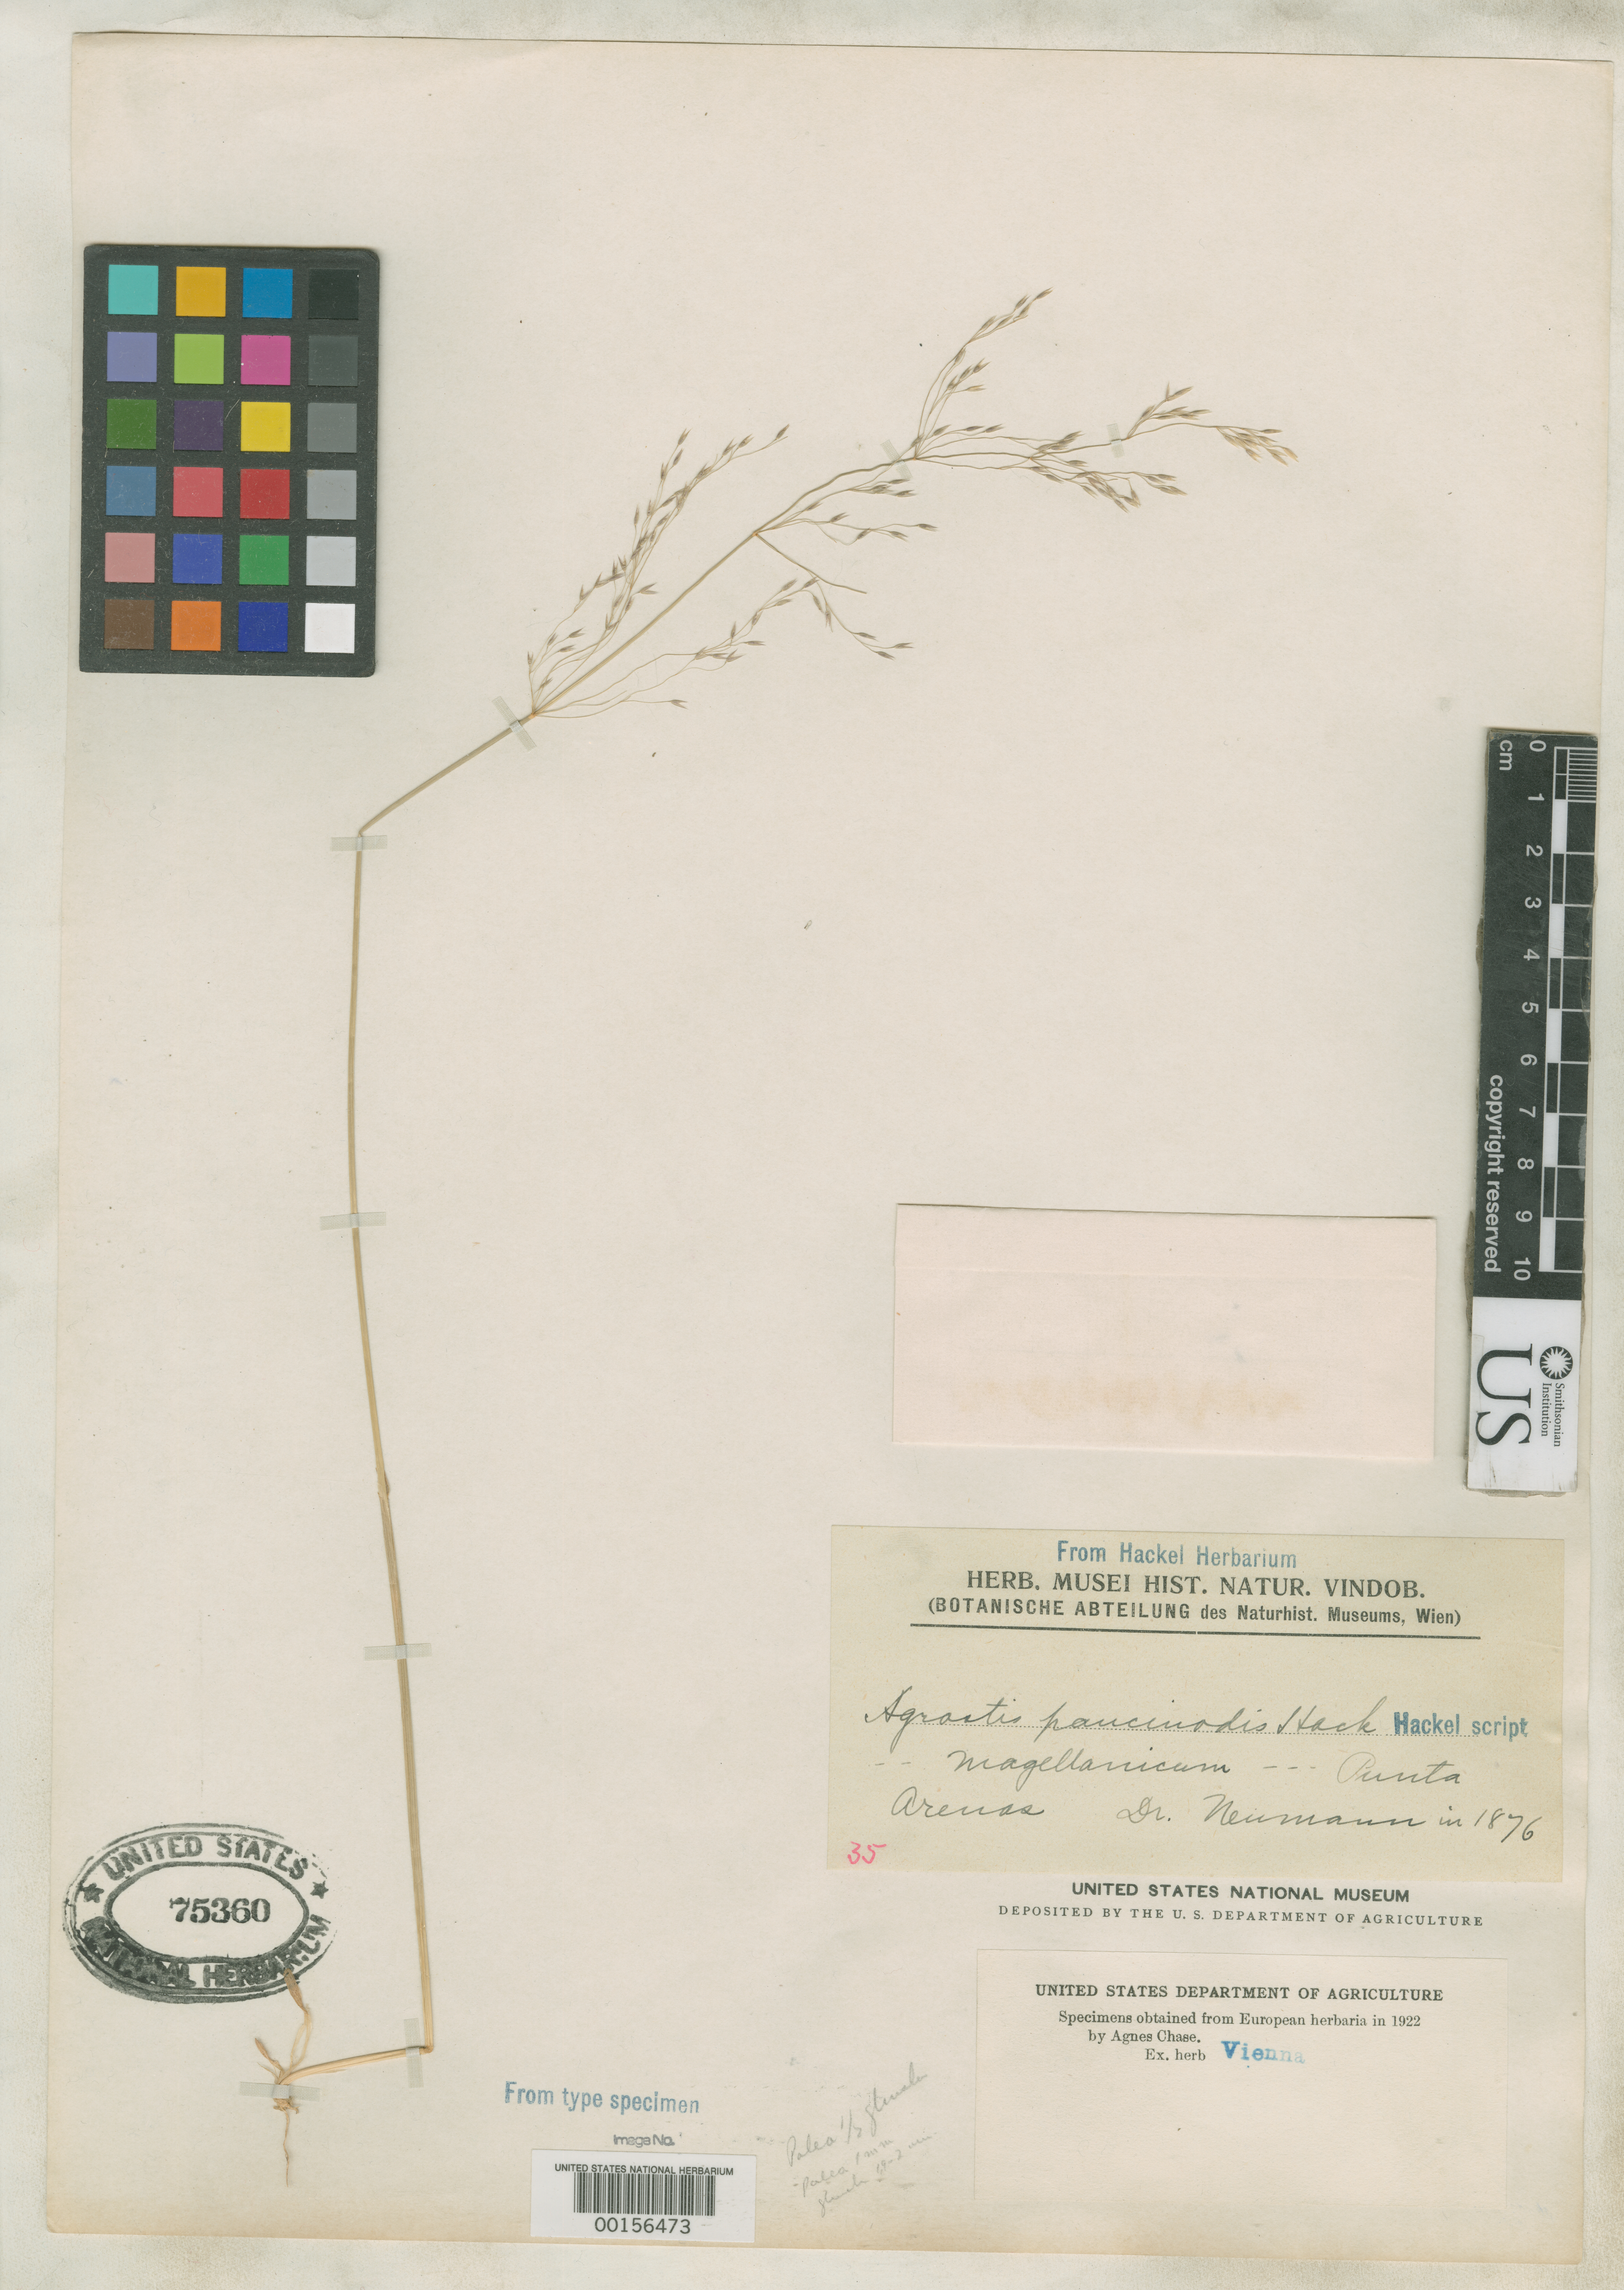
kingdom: Plantae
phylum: Tracheophyta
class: Liliopsida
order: Poales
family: Poaceae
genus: Agrostis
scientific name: Agrostis paucinodis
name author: Hack.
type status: Type Fragment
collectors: J. H. Neumann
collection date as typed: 1876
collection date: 1876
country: Chile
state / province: Magallanes y de la Antártica Chilena (XII)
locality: Prope Punta Arenas.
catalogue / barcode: US 75360